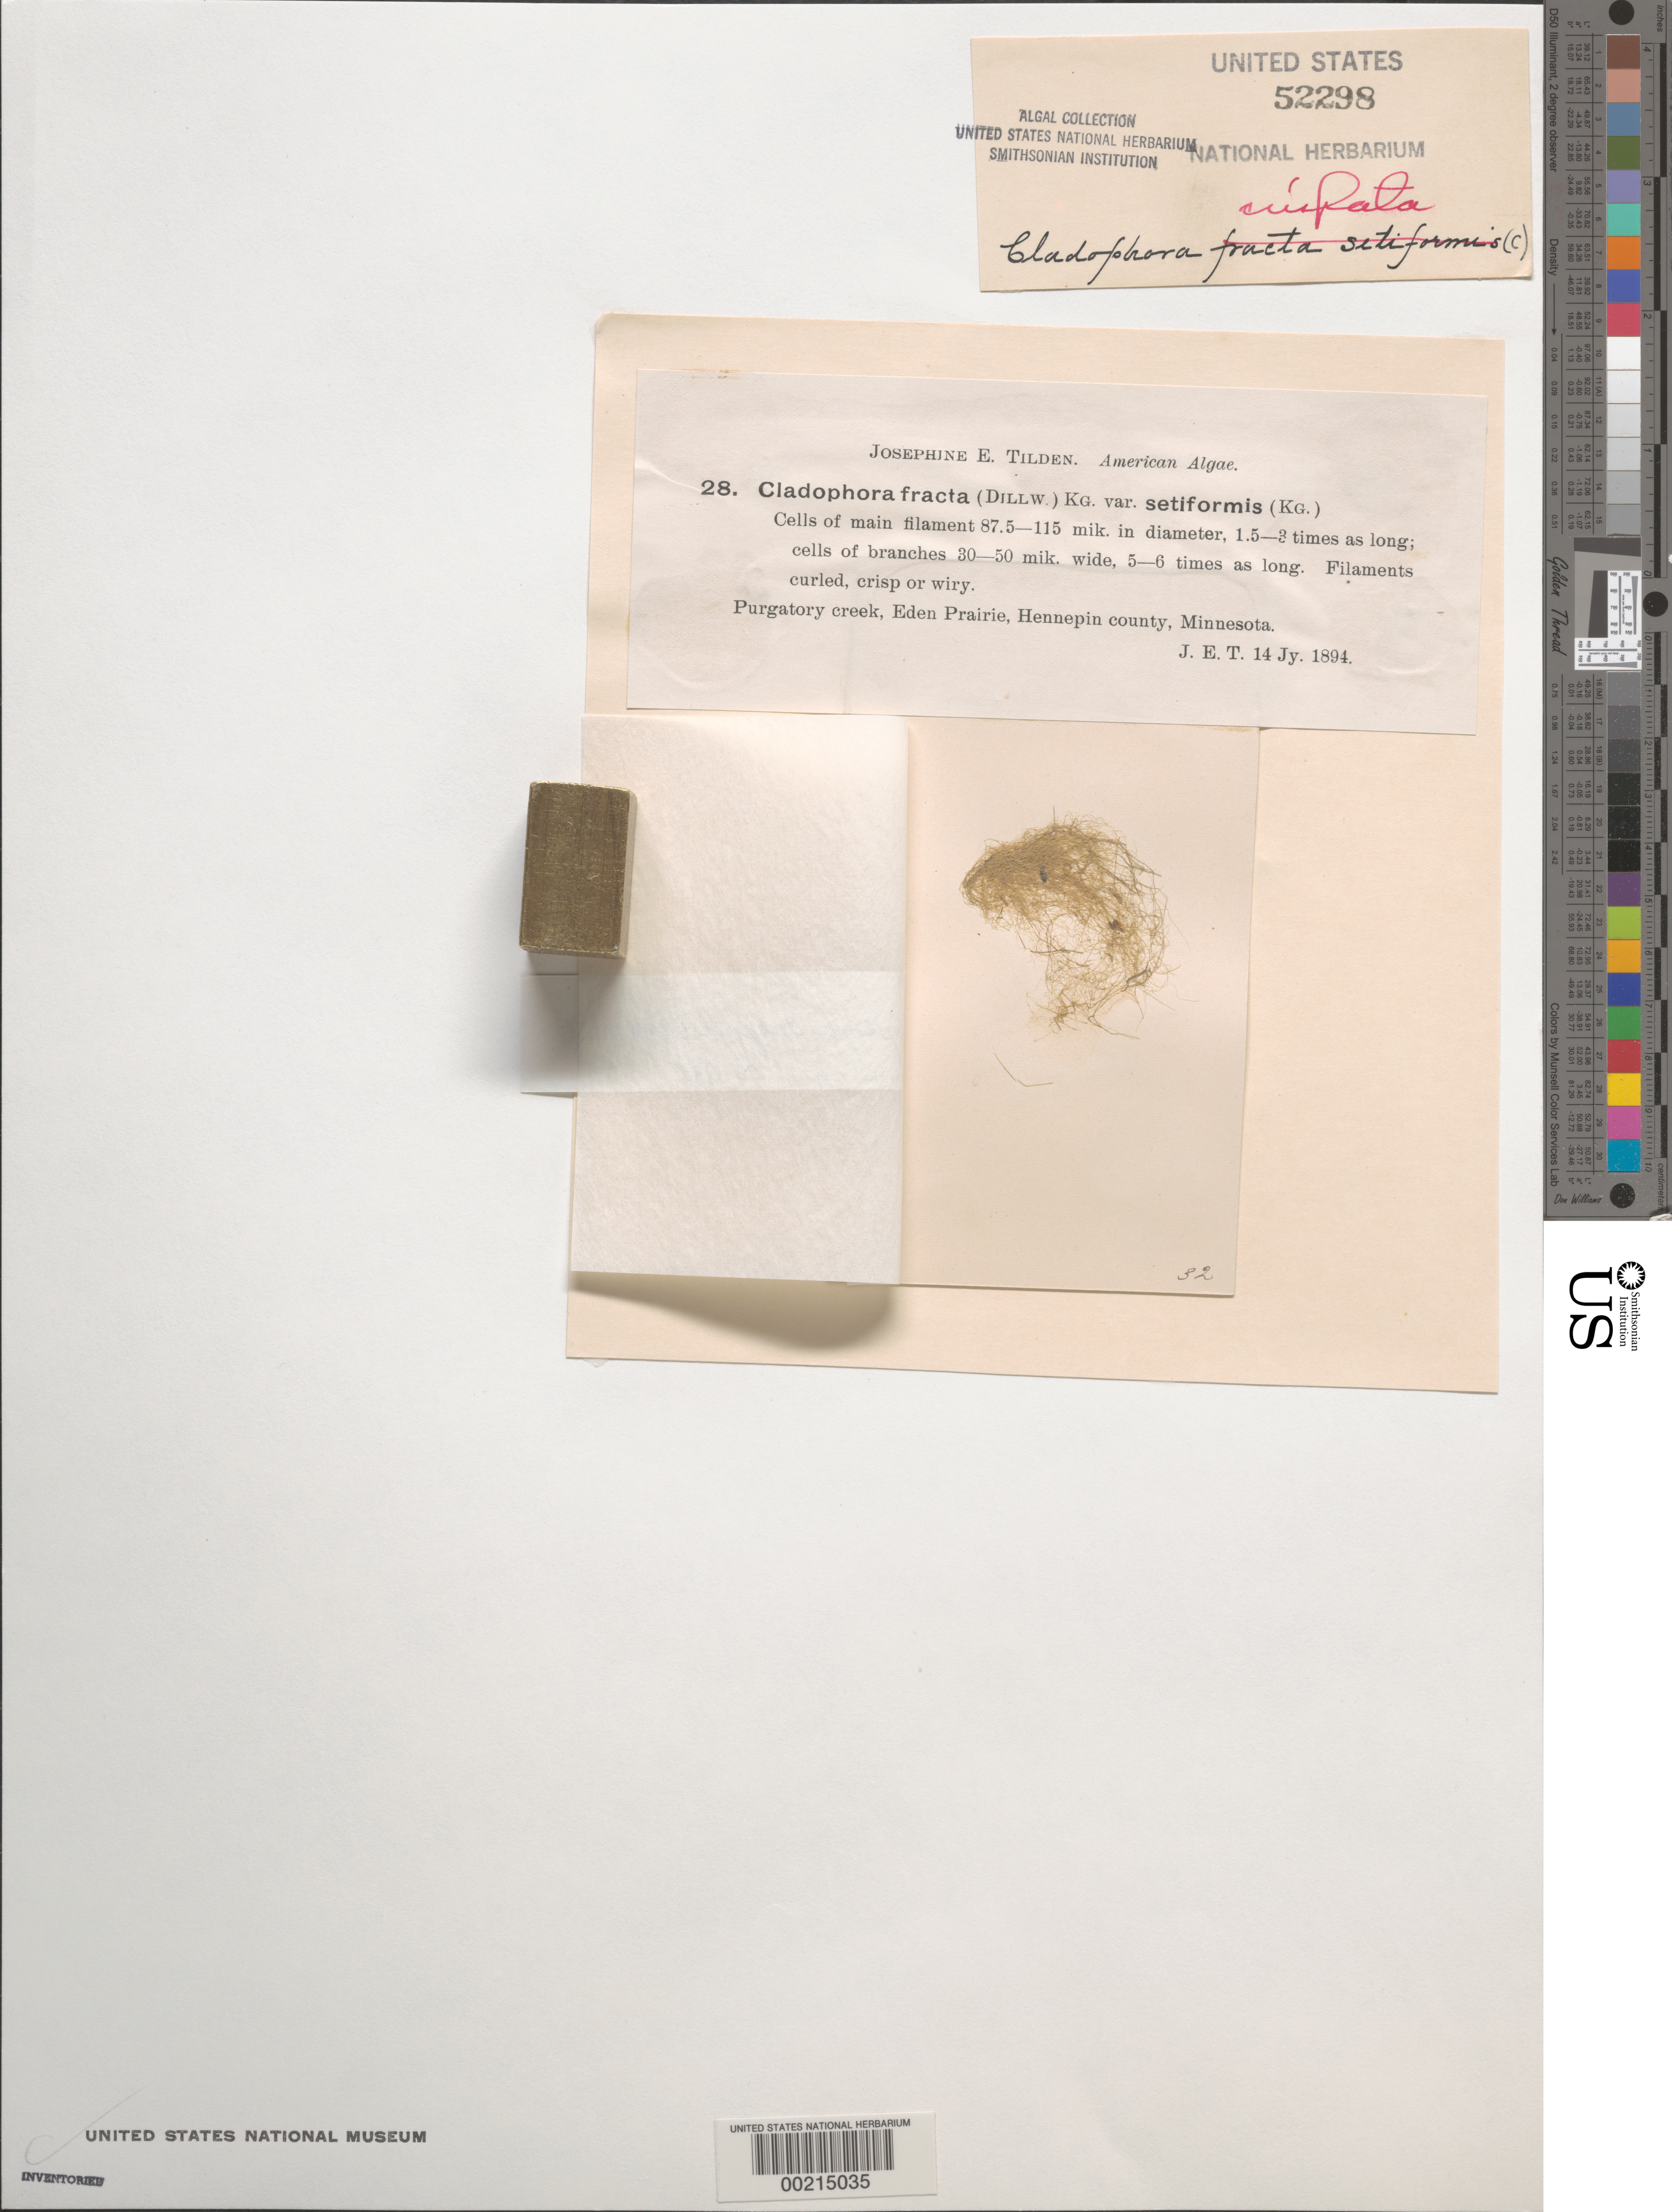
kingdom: Plantae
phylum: Chlorophyta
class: Ulvophyceae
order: Siphonocladales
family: Boodleaceae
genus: Cladophoropsis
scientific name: Cladophoropsis membranacea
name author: (Hofman-Bang) Børgesen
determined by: Algae name updating Project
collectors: J. E. Tilden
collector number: JET 28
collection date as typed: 14 Jul 1894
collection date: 1894-07-14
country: United States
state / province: Minnesota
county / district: Hennepin County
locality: Purgatory Creek, Eden Prairie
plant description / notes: Tilden, American Algae, as Cladophora. fracta v. setiformis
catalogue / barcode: US 52298